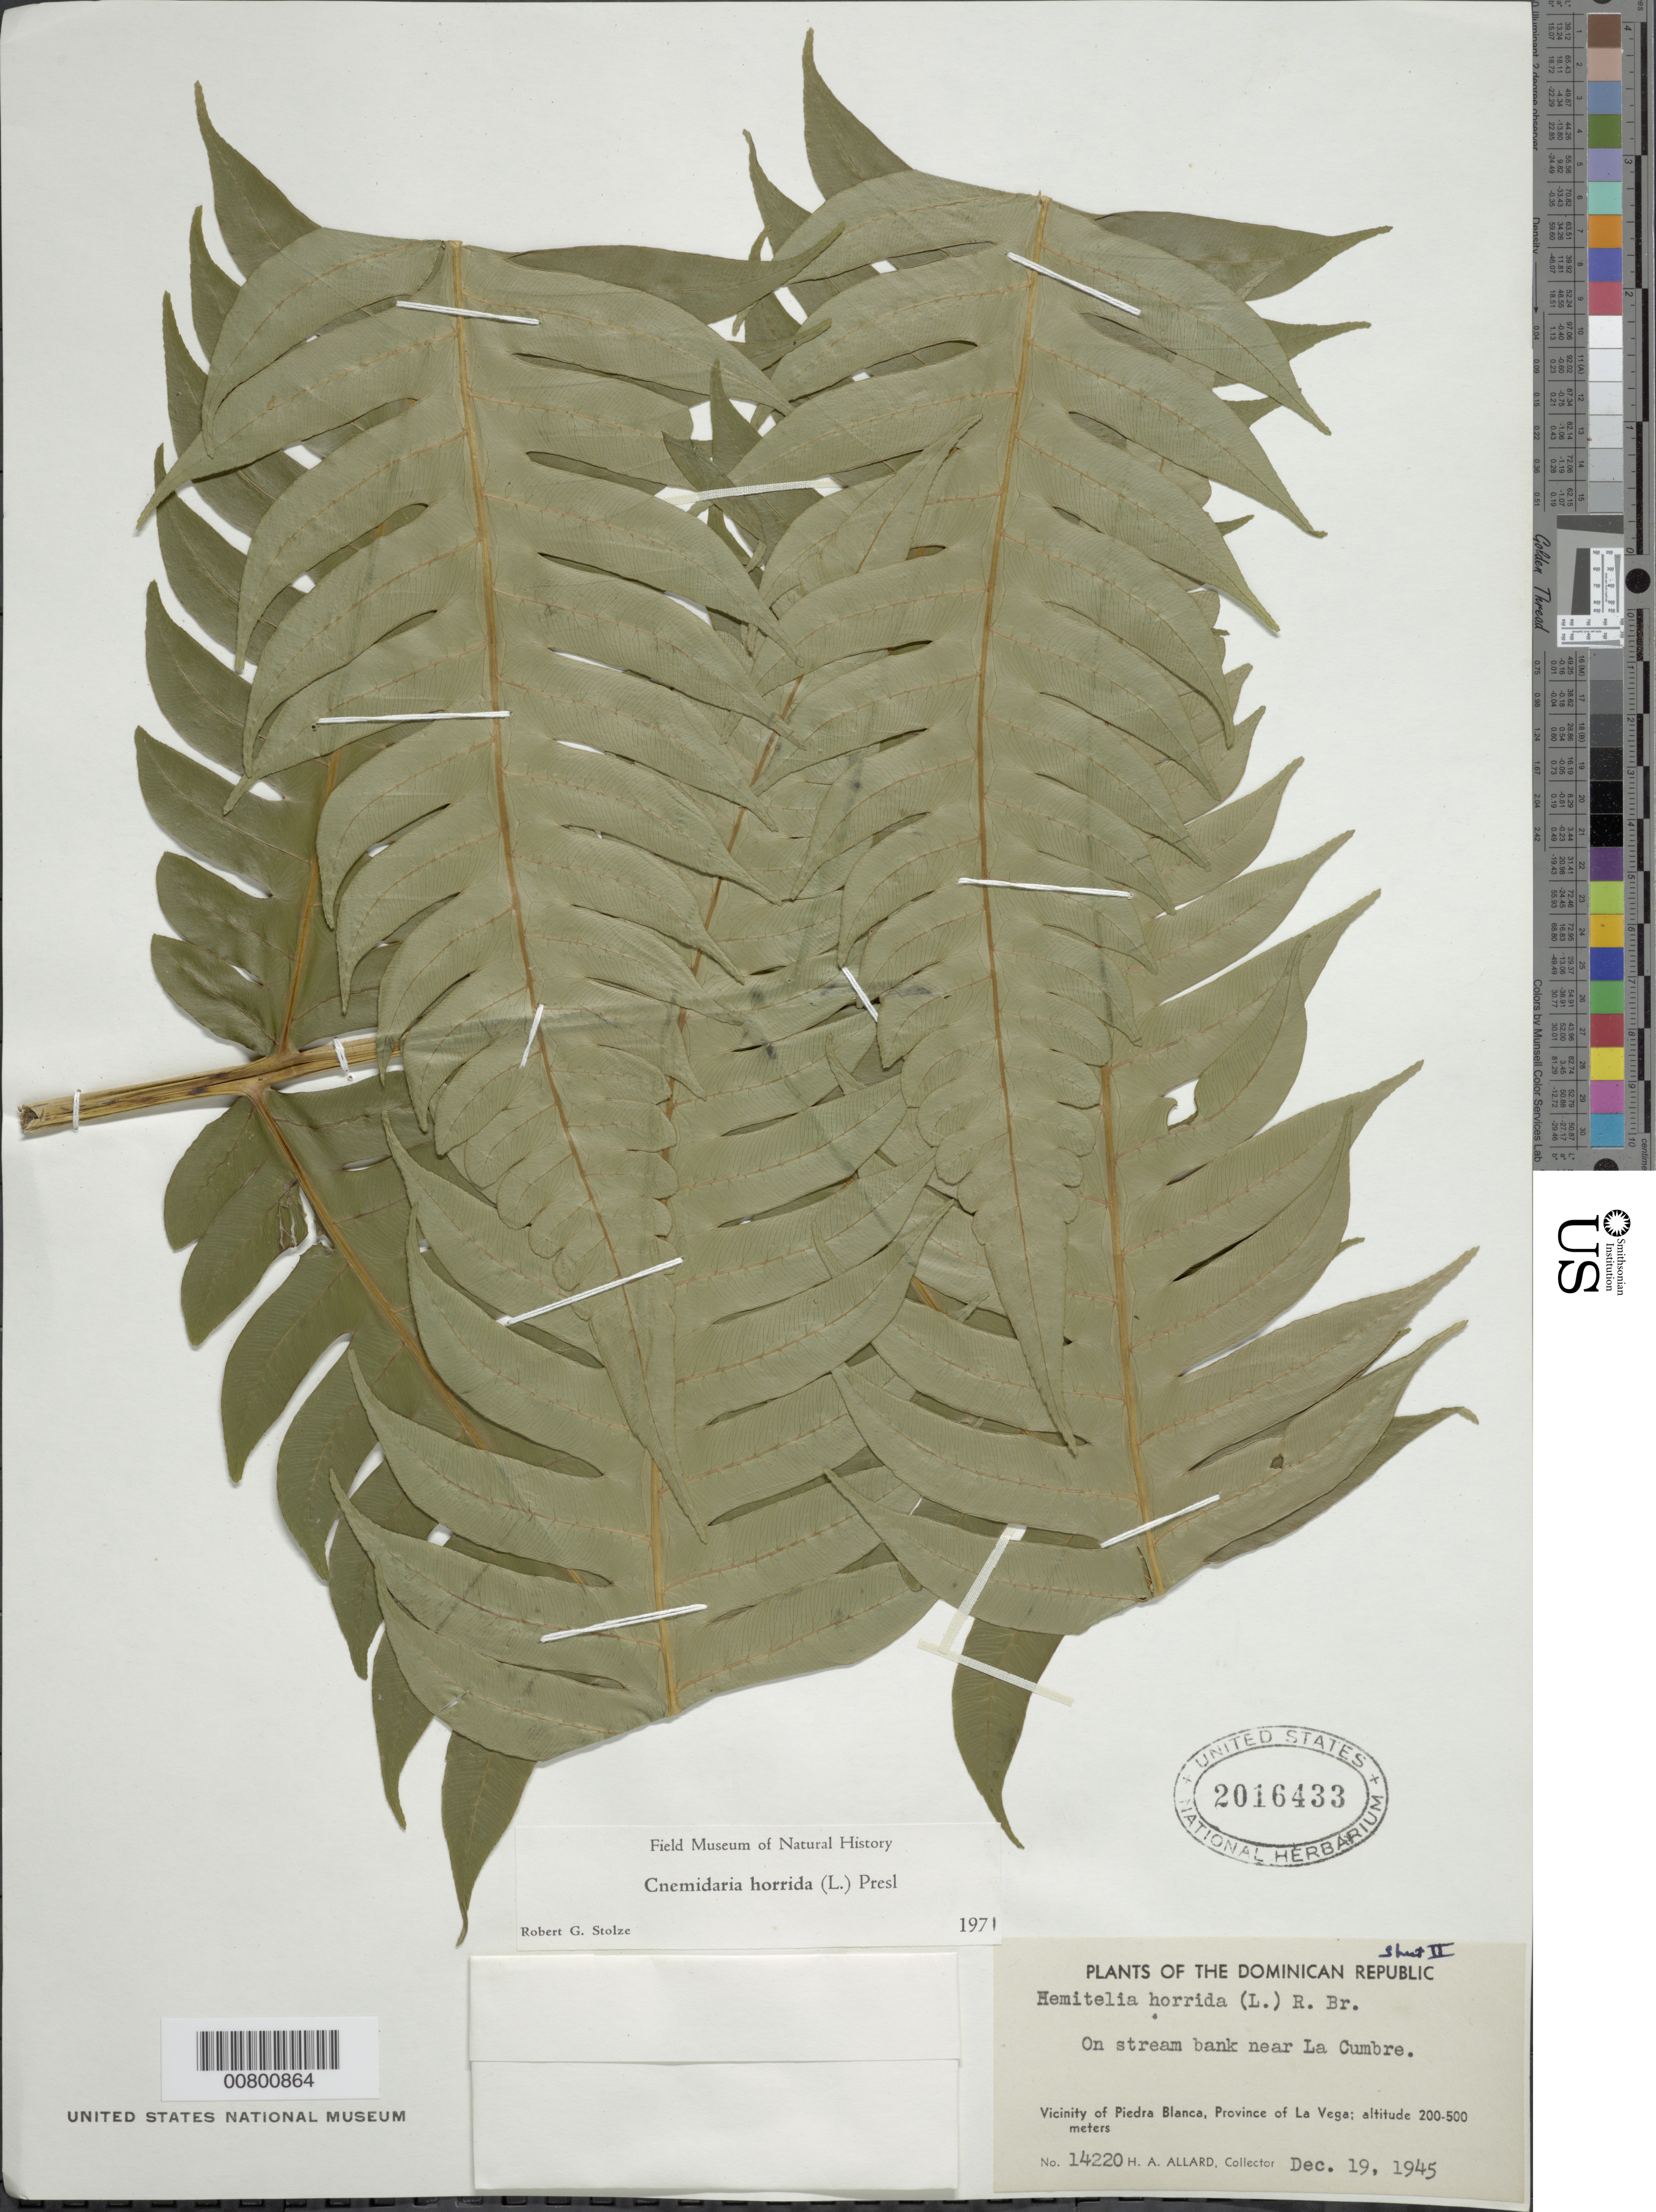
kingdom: Plantae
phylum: Tracheophyta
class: Polypodiopsida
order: Cyatheales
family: Cyatheaceae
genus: Cyathea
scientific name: Cyathea horrida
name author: (L.) Sm.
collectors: H. A. Allard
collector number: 14220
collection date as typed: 19 Dec 1945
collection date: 1945-12-19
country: Dominican Republic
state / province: La Vega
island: Hispaniola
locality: Piedra Blanca vicinity, near La Cumbre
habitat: On stream bank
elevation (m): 200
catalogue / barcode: US 2016433